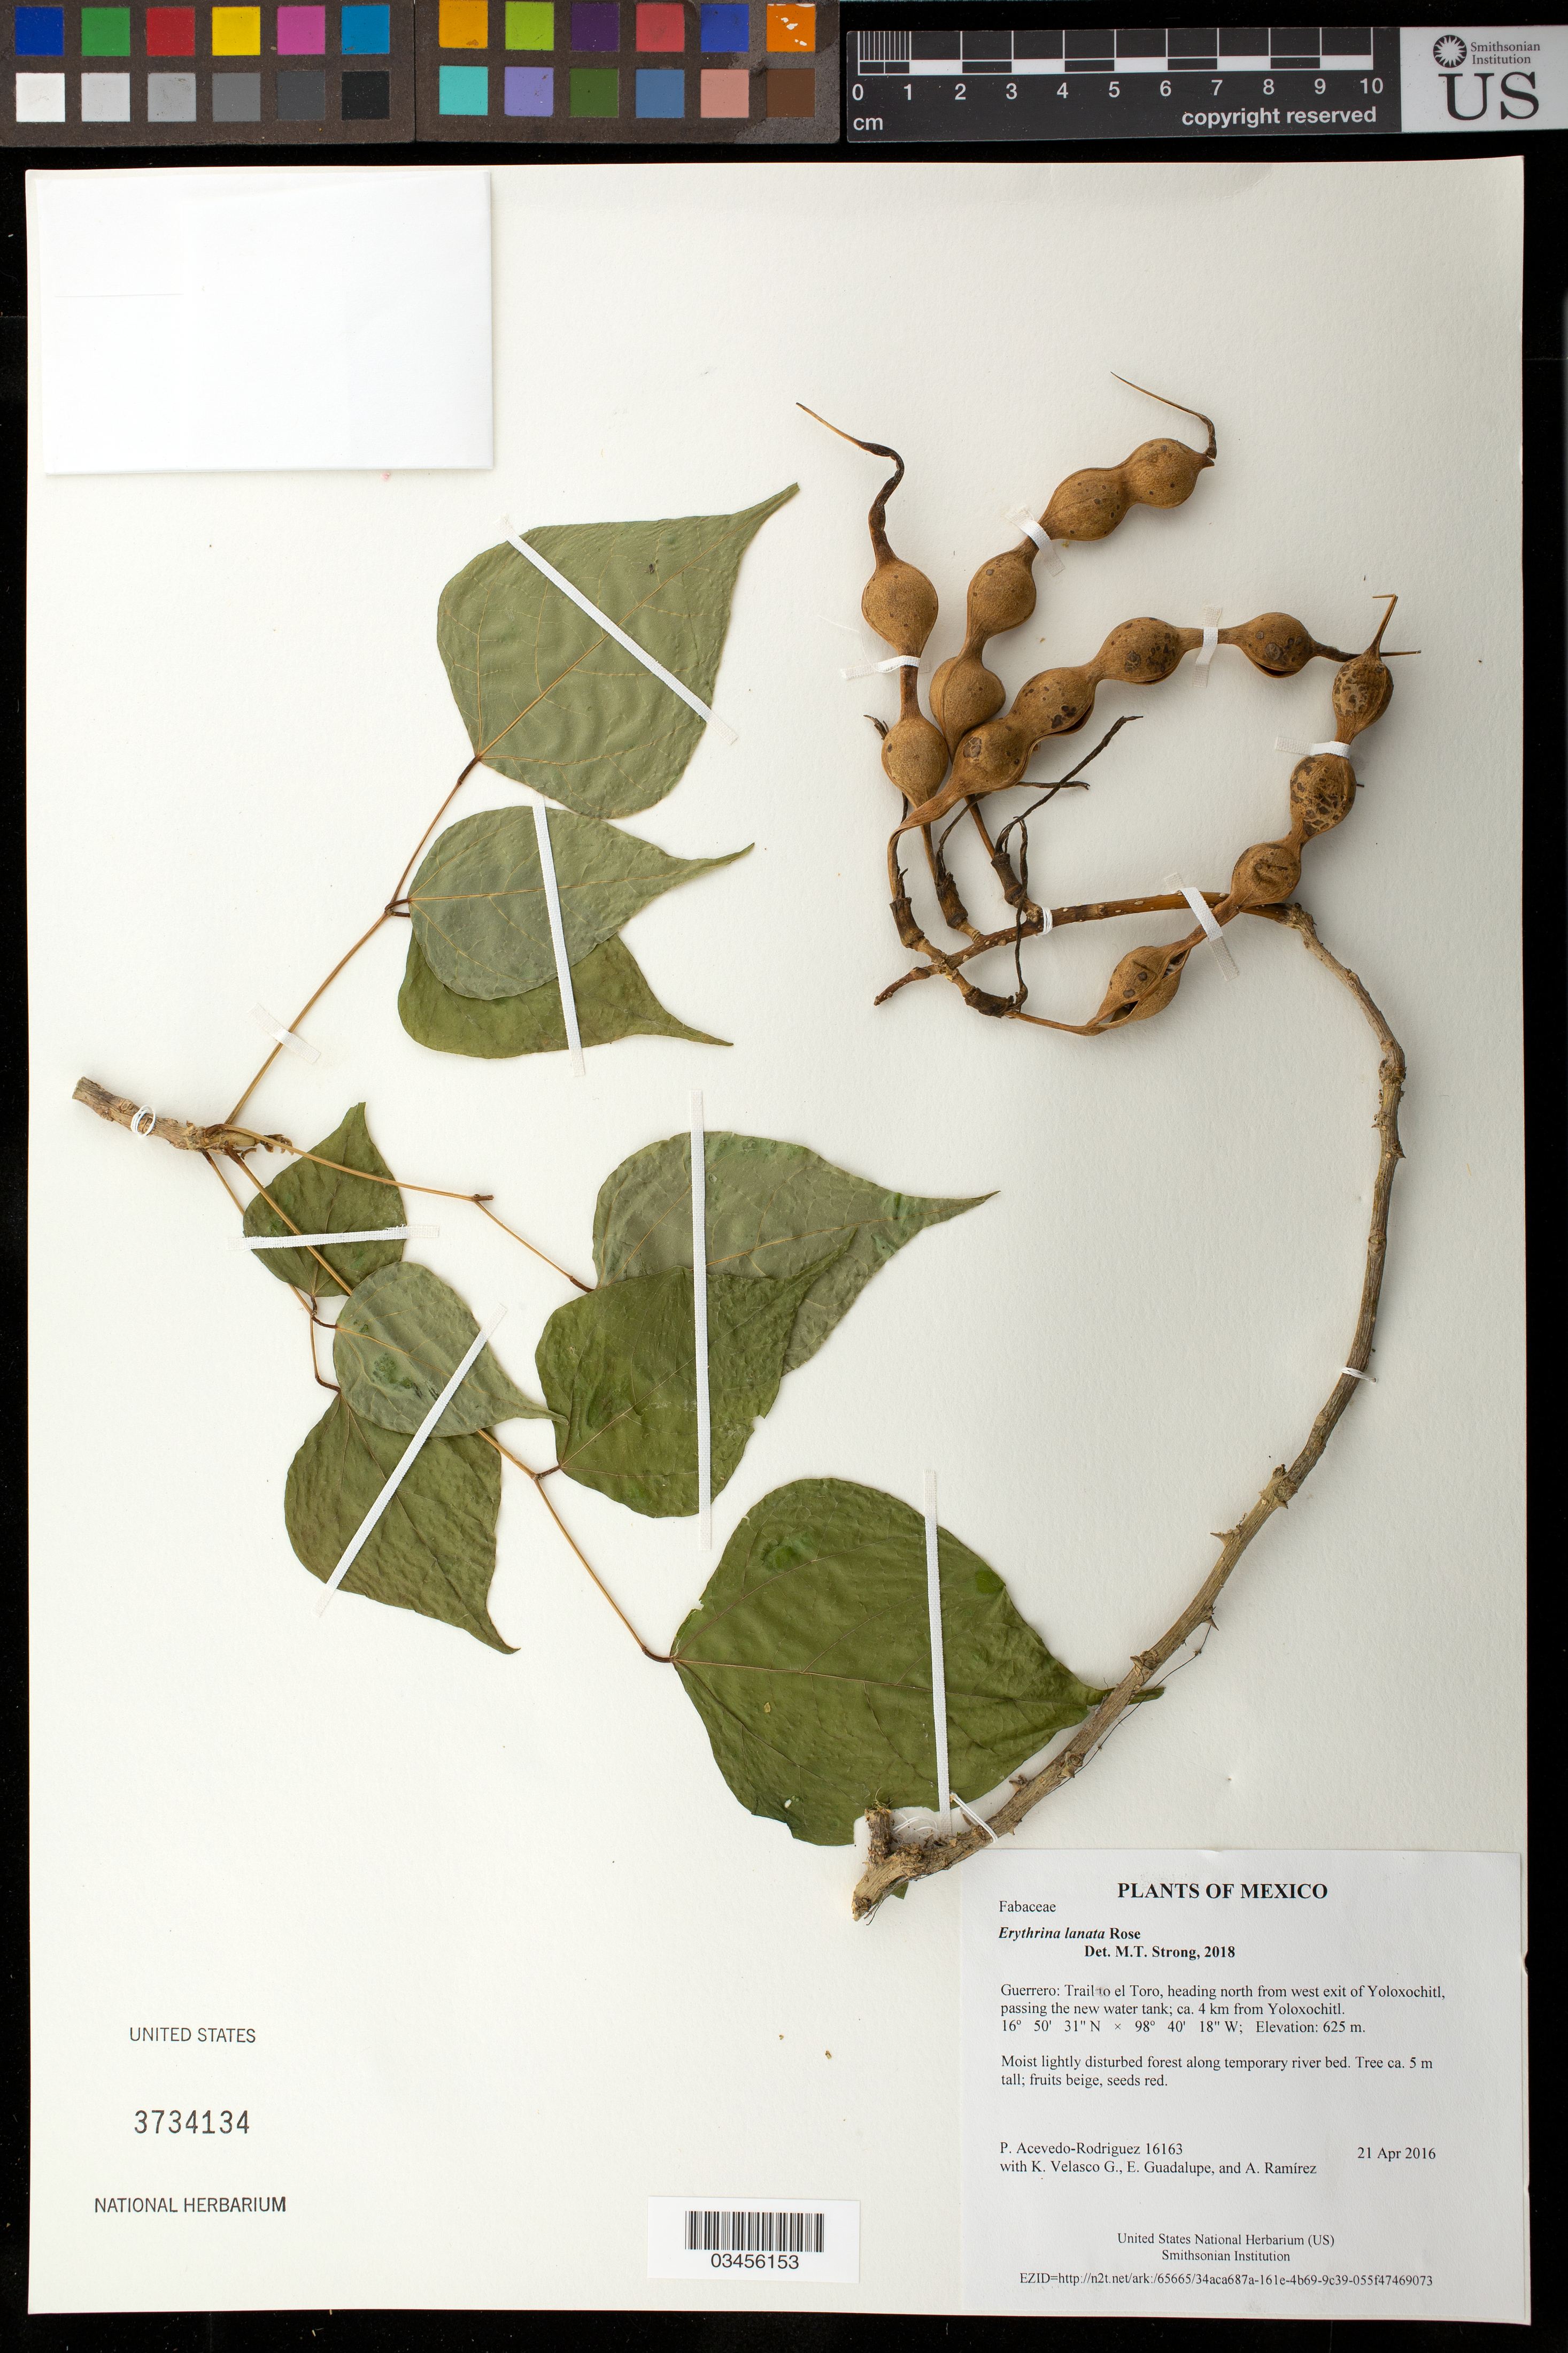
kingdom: Plantae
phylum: Tracheophyta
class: Magnoliopsida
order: Fabales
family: Fabaceae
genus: Erythrina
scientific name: Erythrina lanata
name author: Rose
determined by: Strong, Mark T., (BOT), Smithsonian Institution - National Museum of Natural History (UNITED STATES)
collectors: P. Acevedo-Rodr., K. Velasco G., E. Guadalupe & A. Ramírez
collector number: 16163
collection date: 2016-04-21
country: Mexico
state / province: Guerrero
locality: Trail to el Toro, heading north from west exit of Yoloxochitl, passing the new water tank; ca. 4 km from Yoloxochitl.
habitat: Moist lightly disturbed forest along temporary river bed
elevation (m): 625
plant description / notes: US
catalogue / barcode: US 3734134